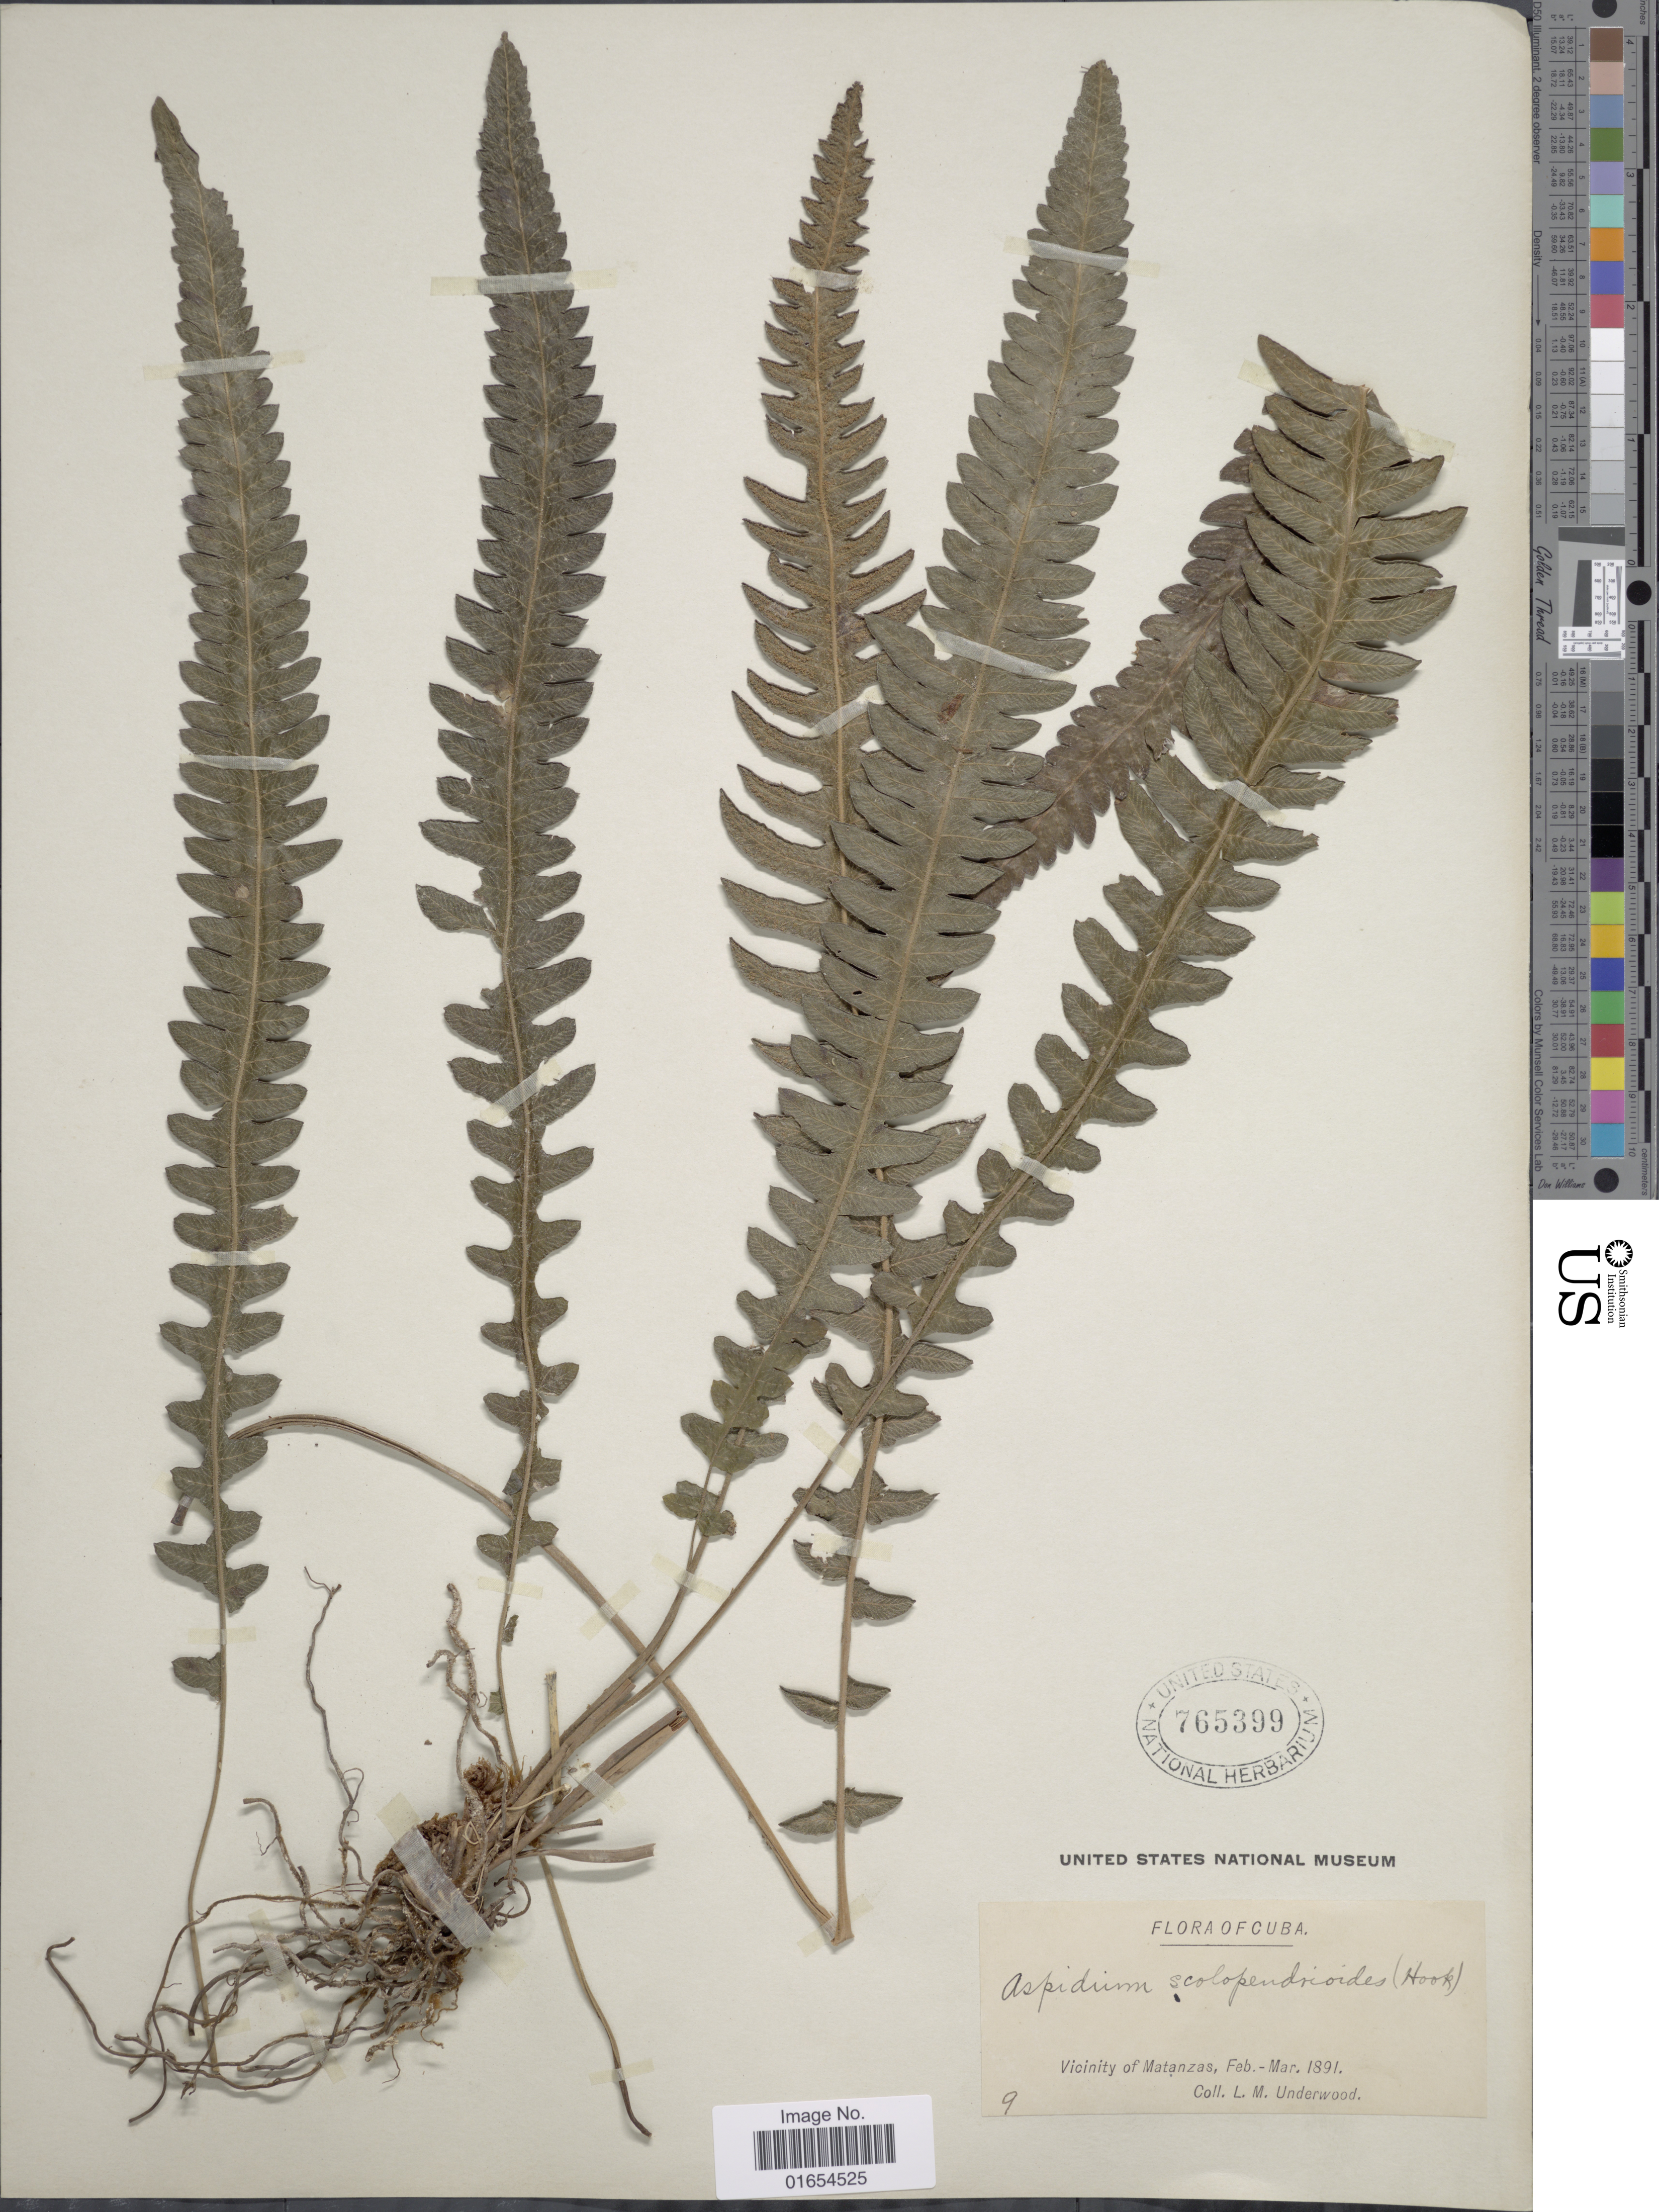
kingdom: Plantae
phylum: Tracheophyta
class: Polypodiopsida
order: Polypodiales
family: Thelypteridaceae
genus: Goniopteris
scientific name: Goniopteris guadelupensis (Wikstr.) comb. nov., ined 2015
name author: (Wikstr.)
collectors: L. M. Underwood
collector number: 9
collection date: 1891-02/1891-03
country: Cuba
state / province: Matanzas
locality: Vicinity of Matanzas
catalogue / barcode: US 765399